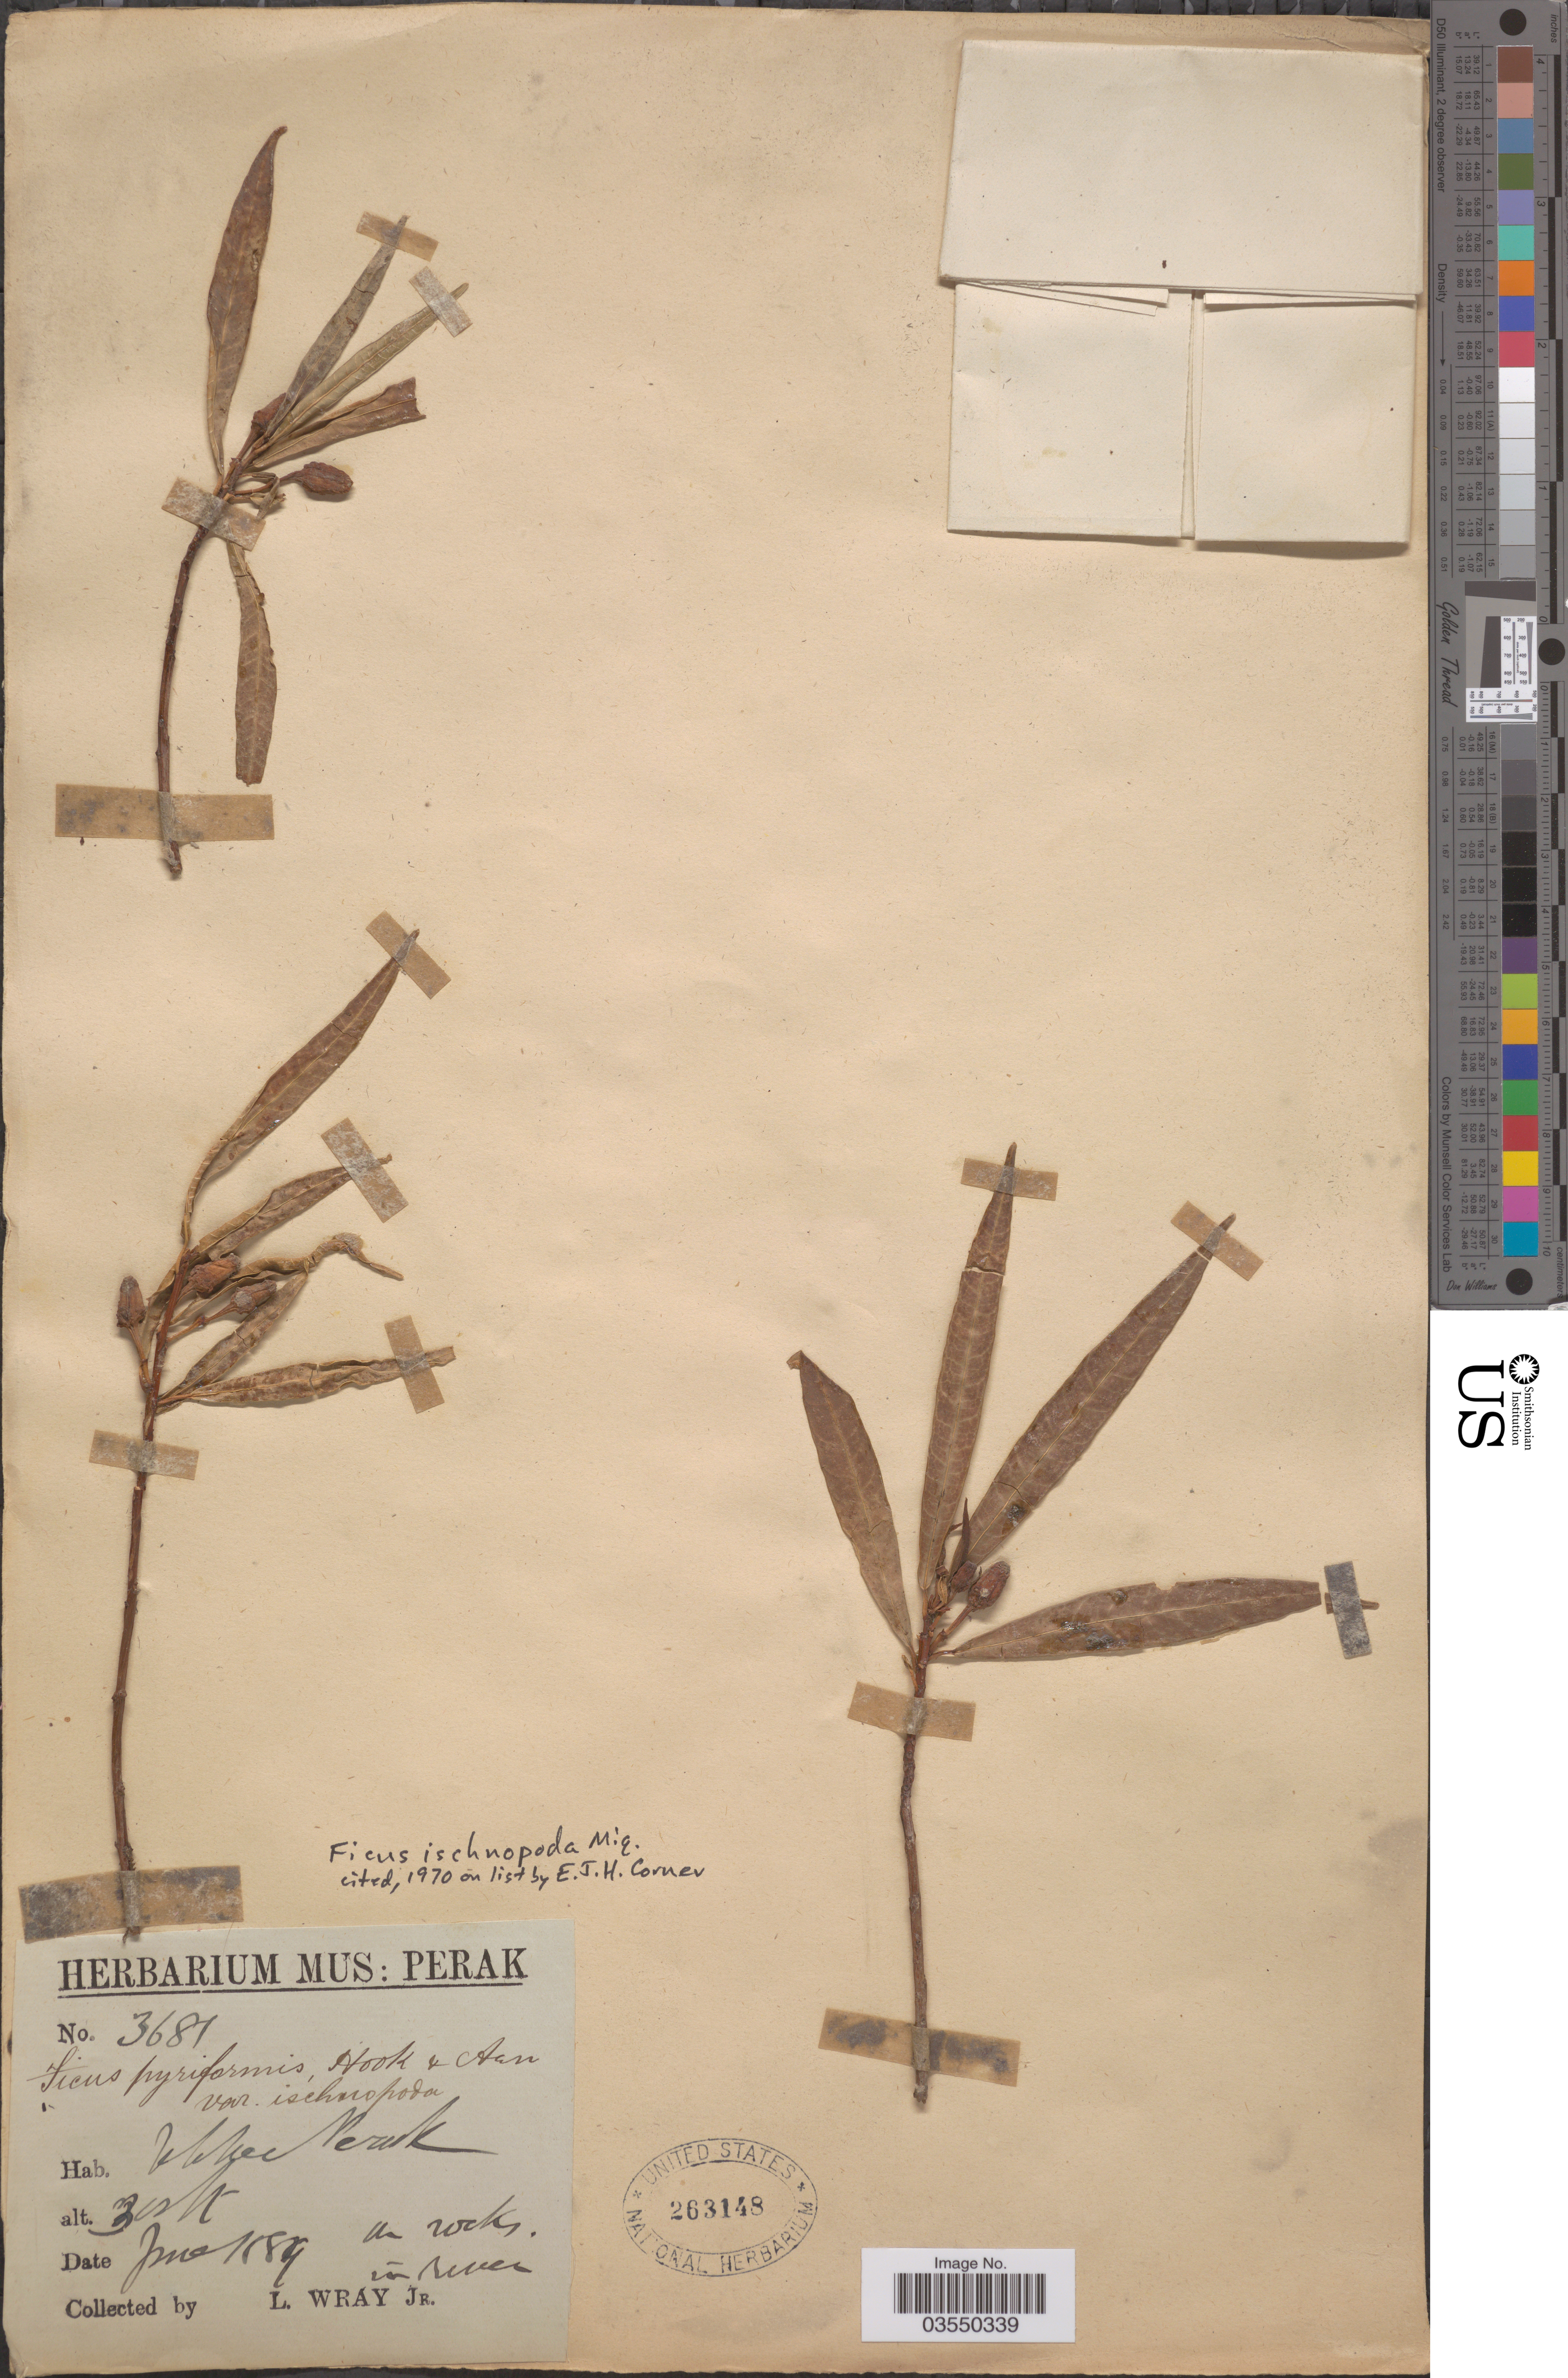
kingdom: Plantae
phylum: Tracheophyta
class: Magnoliopsida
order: Rosales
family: Moraceae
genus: Ficus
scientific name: Ficus ischnopoda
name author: Miq.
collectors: L. Wray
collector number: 3681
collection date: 1889-06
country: Malaysia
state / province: Perak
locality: Ubber* Perak.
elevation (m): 91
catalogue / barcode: US 263148